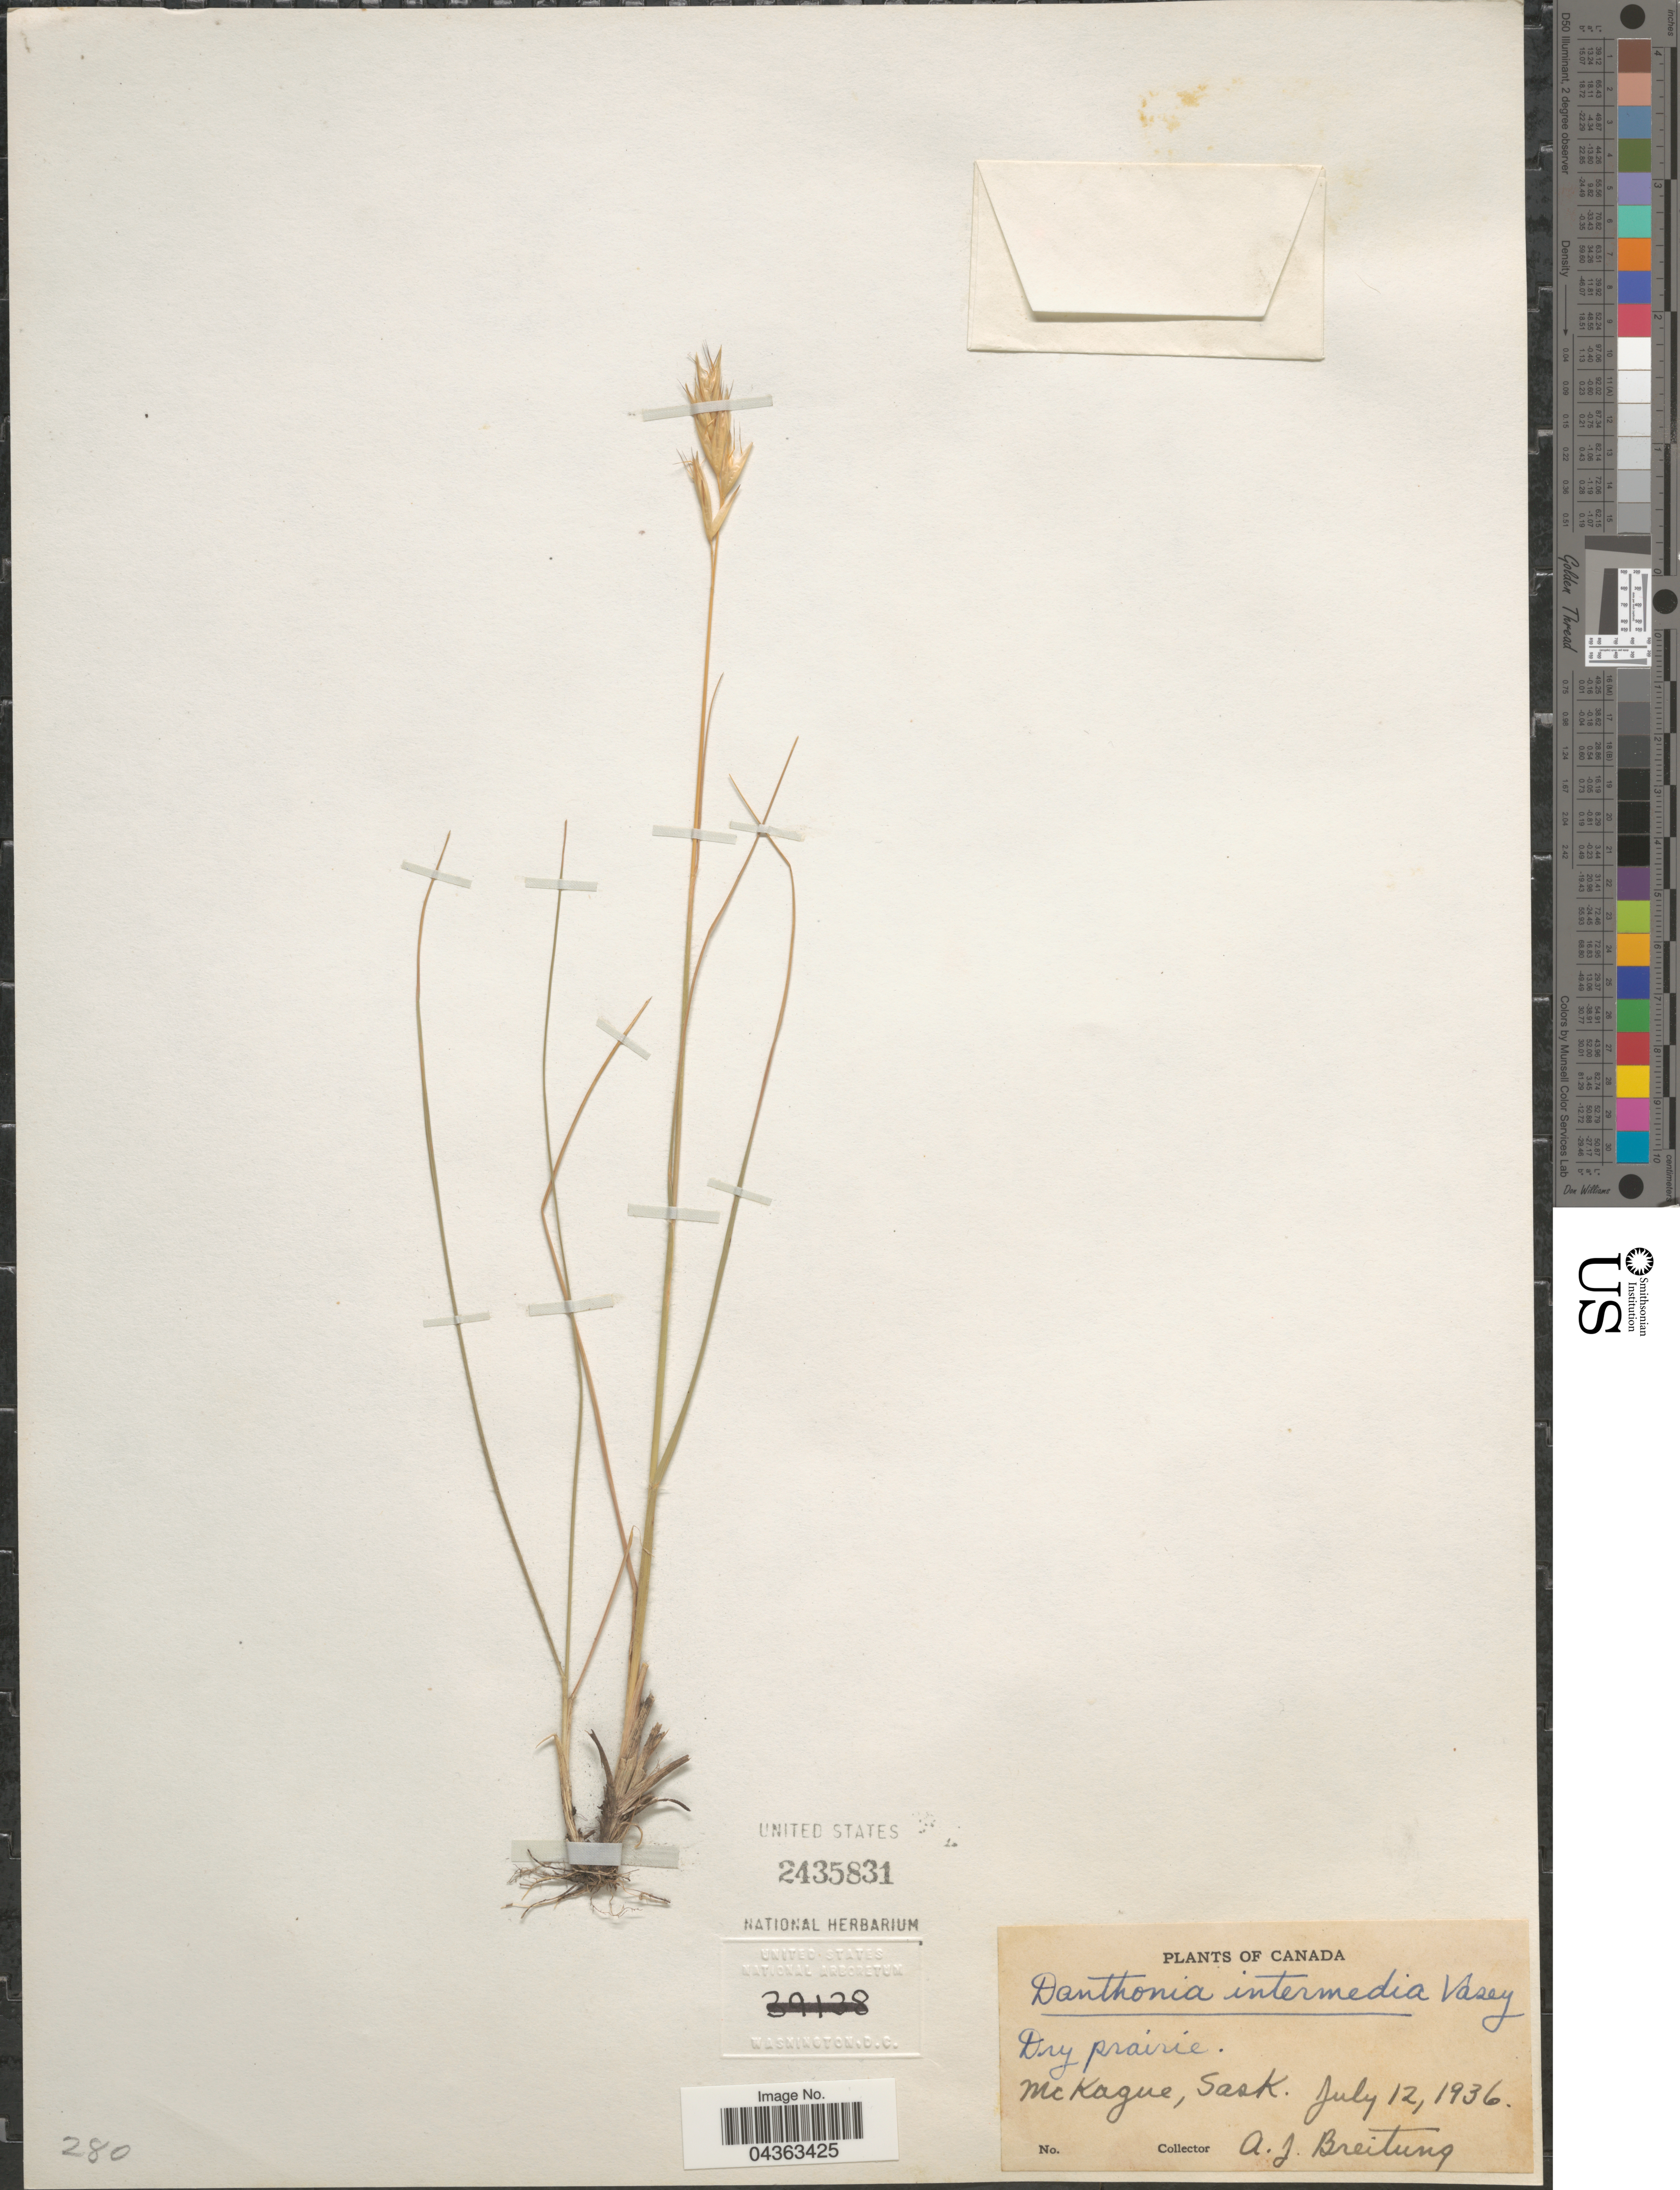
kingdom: Plantae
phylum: Tracheophyta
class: Liliopsida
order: Poales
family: Poaceae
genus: Danthonia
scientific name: Danthonia intermedia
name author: Vasey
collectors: A. Breitung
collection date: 1936-07-12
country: Canada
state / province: Saskatchewan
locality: Dry prairie. McKague.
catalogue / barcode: US 2435831